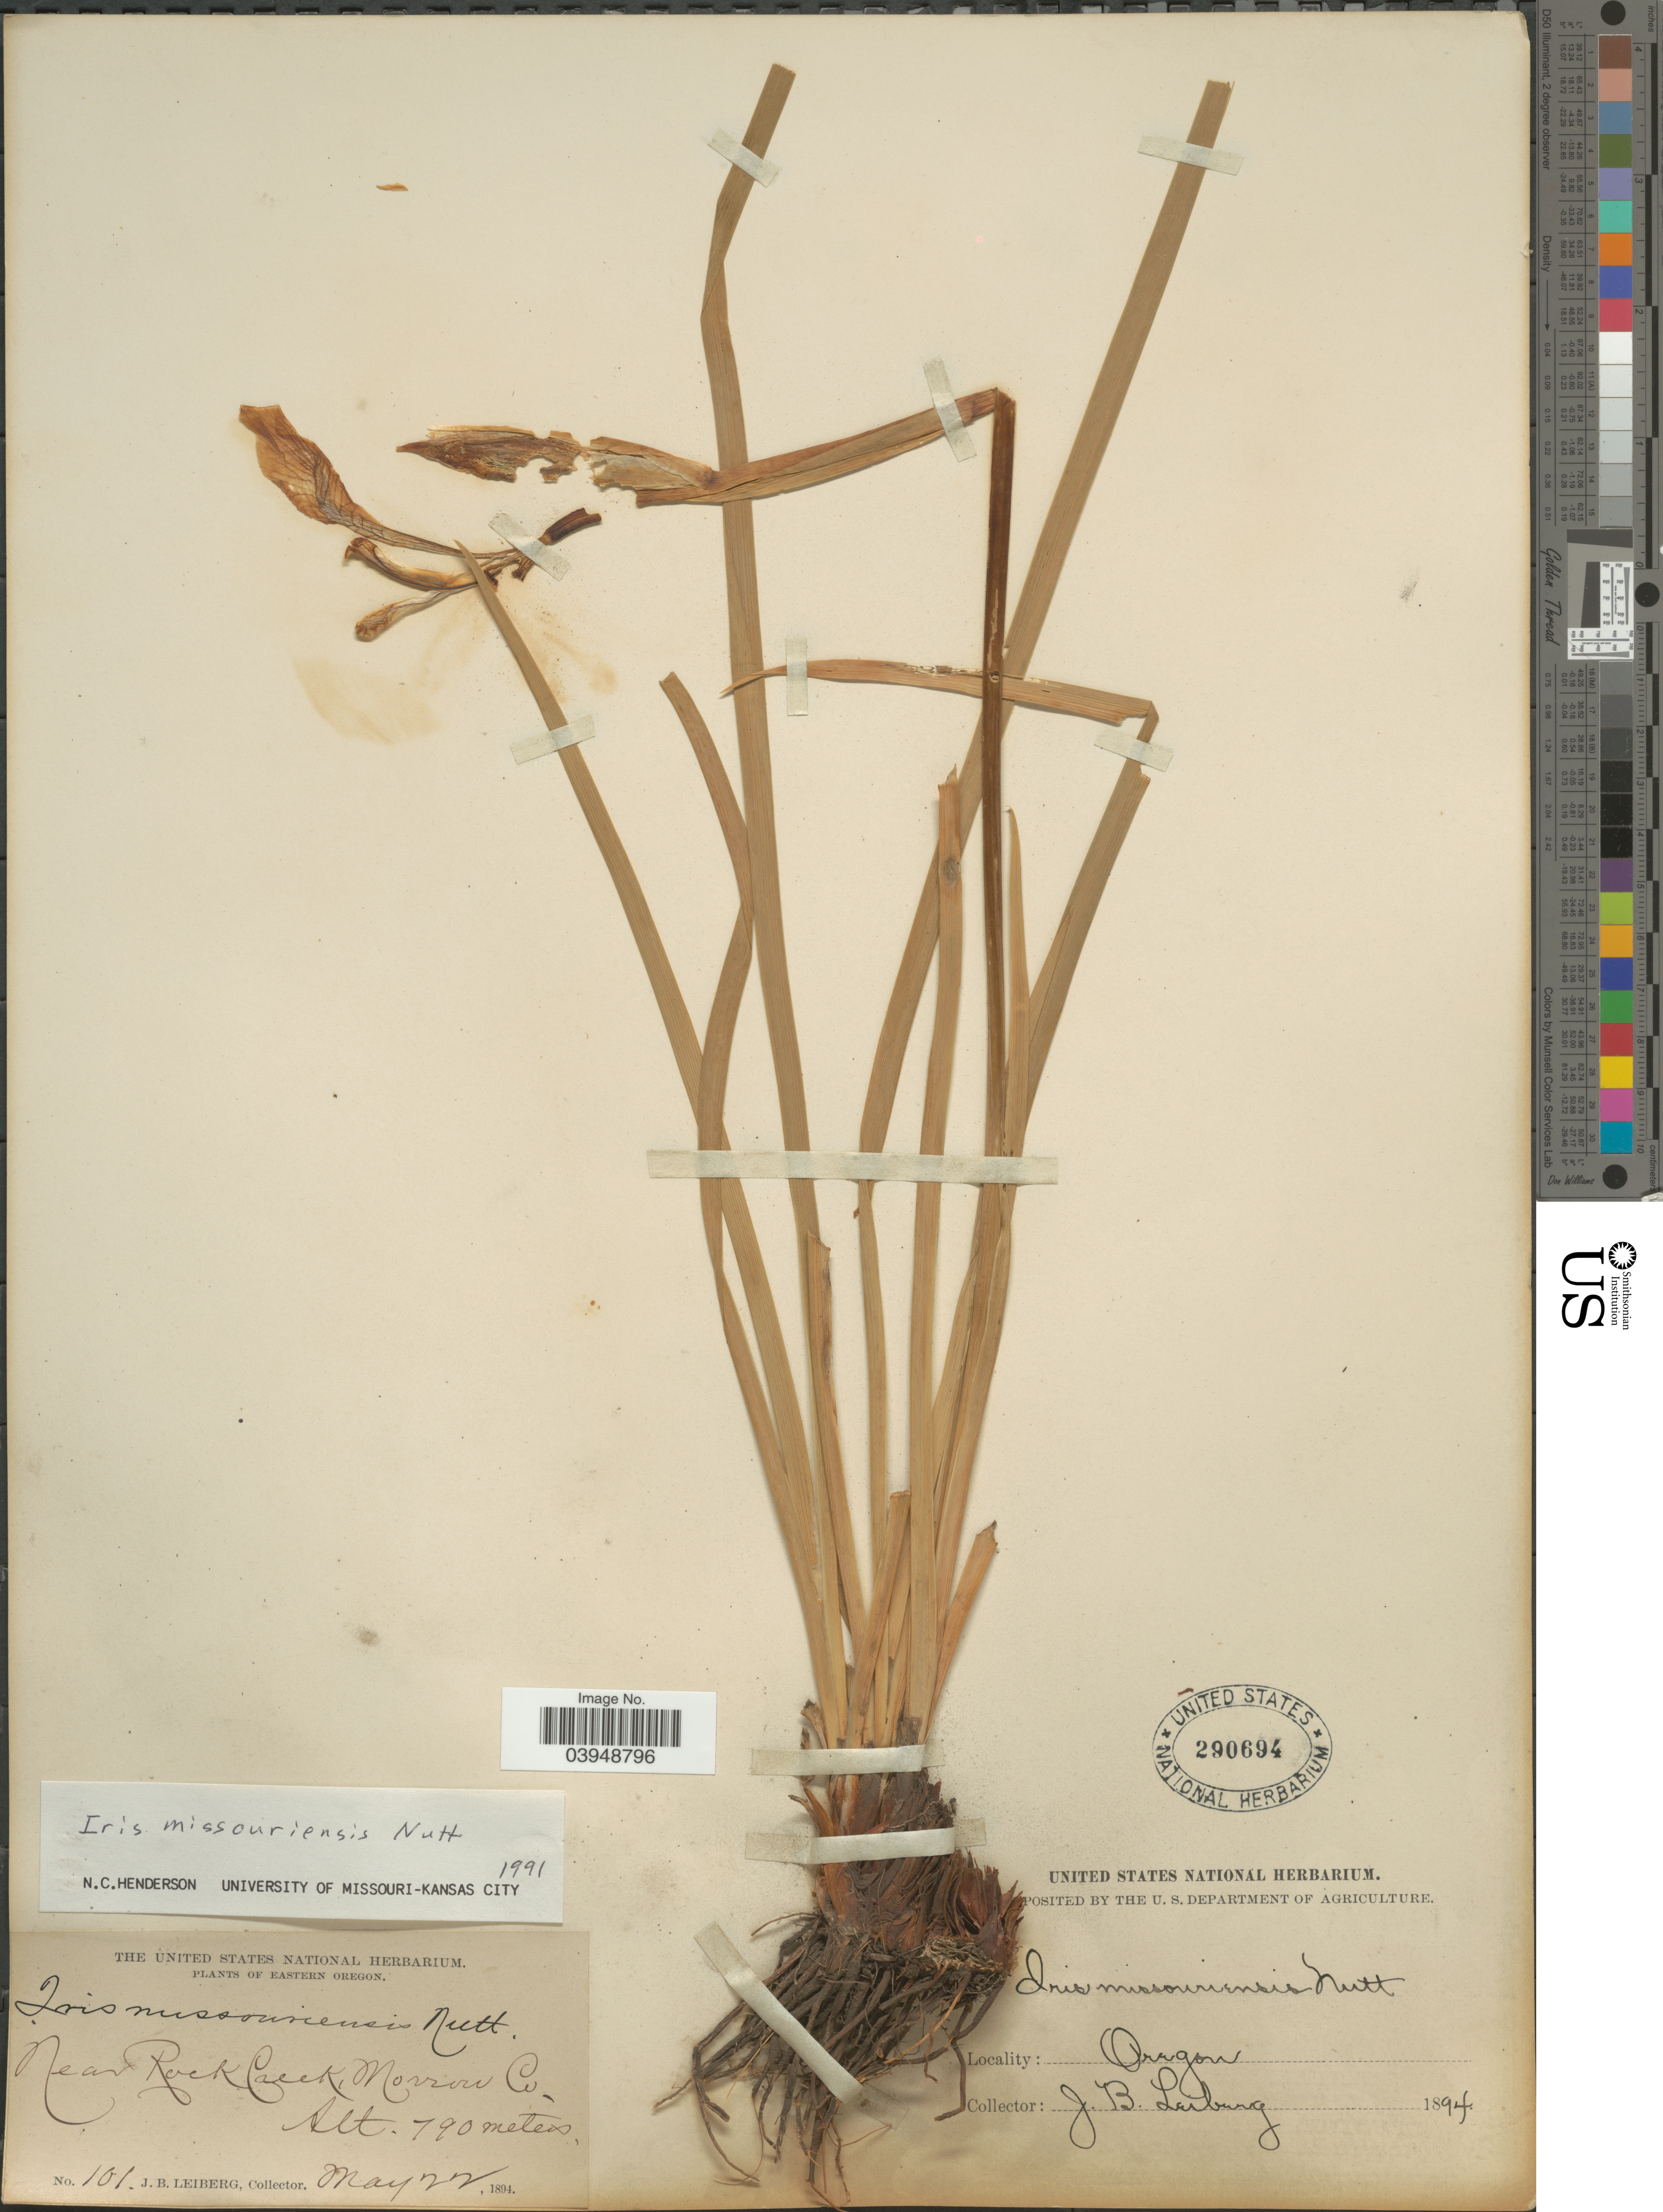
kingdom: Plantae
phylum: Tracheophyta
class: Liliopsida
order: Asparagales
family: Iridaceae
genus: Iris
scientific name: Iris missouriensis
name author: Nutt.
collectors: J. B. Leiberg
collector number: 101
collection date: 1894-05-22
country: United States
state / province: Oregon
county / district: Morrow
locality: Eastern Oregon. Near Rock Creek, Morrow Co.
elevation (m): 790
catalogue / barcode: US 290694